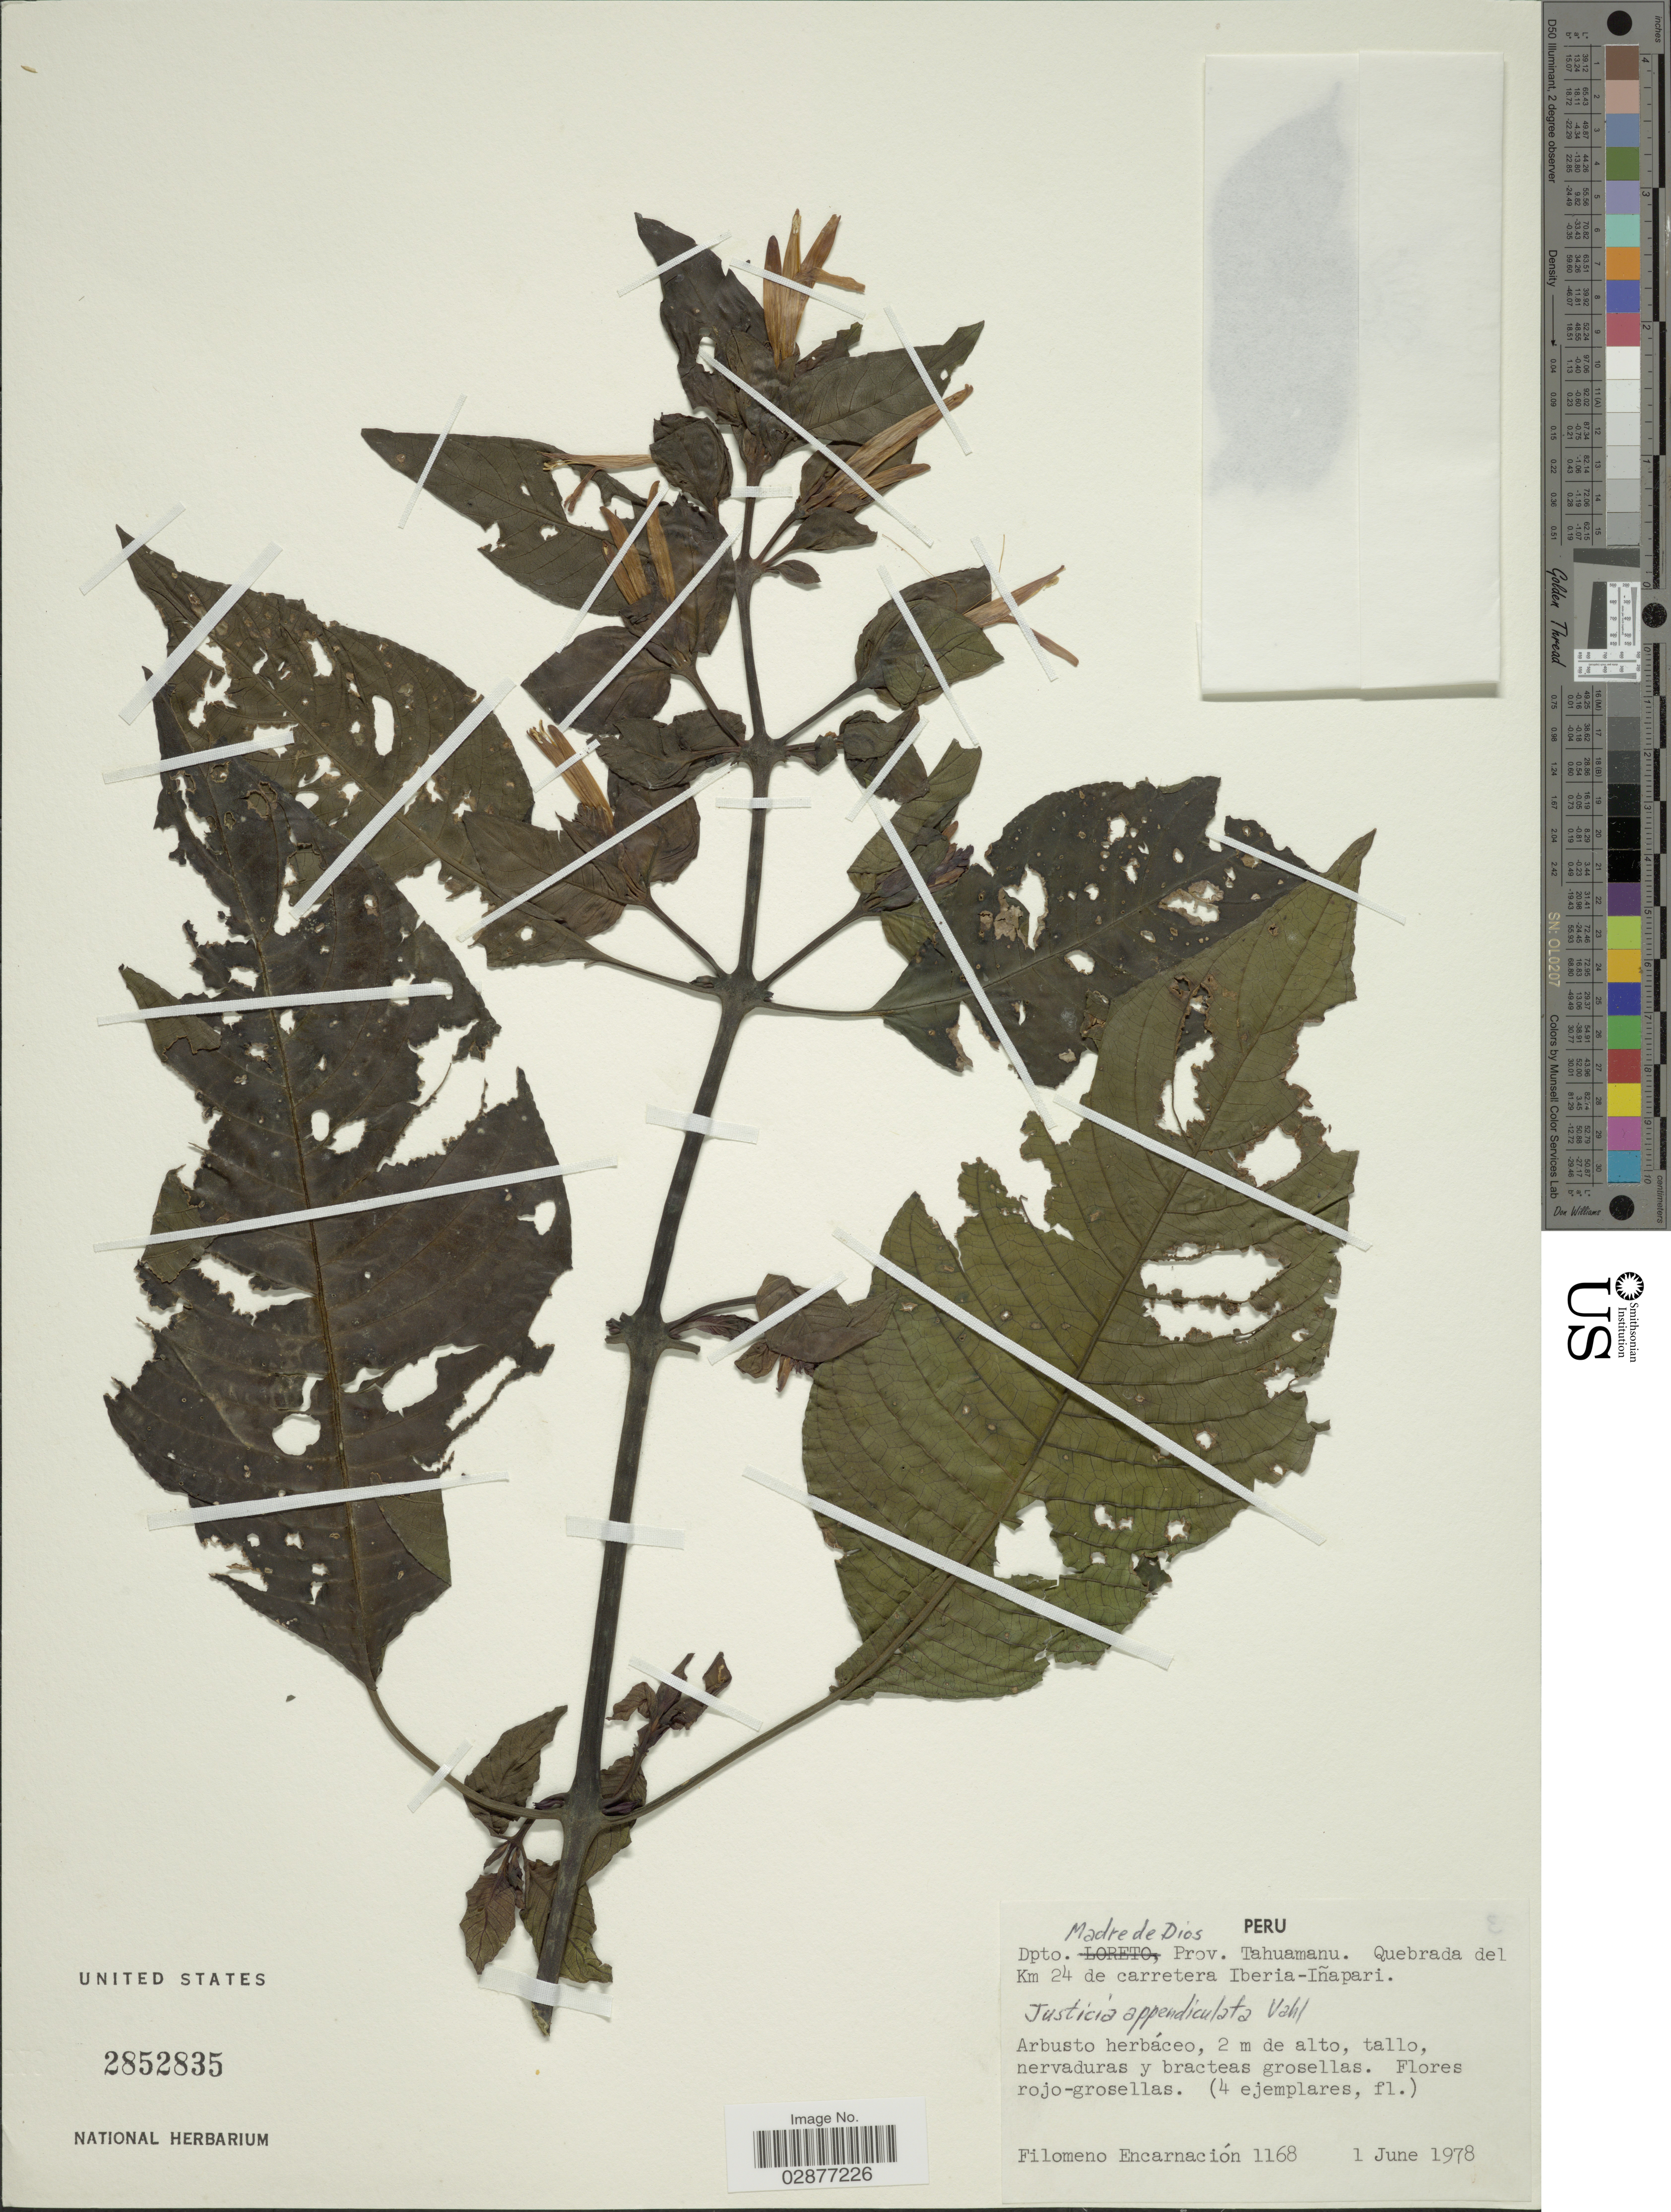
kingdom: Plantae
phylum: Tracheophyta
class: Magnoliopsida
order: Lamiales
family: Acanthaceae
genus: Justicia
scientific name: Justicia appendiculata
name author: (Ruiz & Pav.) Vahl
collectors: F. Encarnación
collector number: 1168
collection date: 1978-06-01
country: Peru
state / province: Madre de Dios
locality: Dpto. Madre de Dios, Prov. Tahuamanu. Quebrada del Km 24 de carretera Iberia-Iñapari.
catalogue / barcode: US 2852835